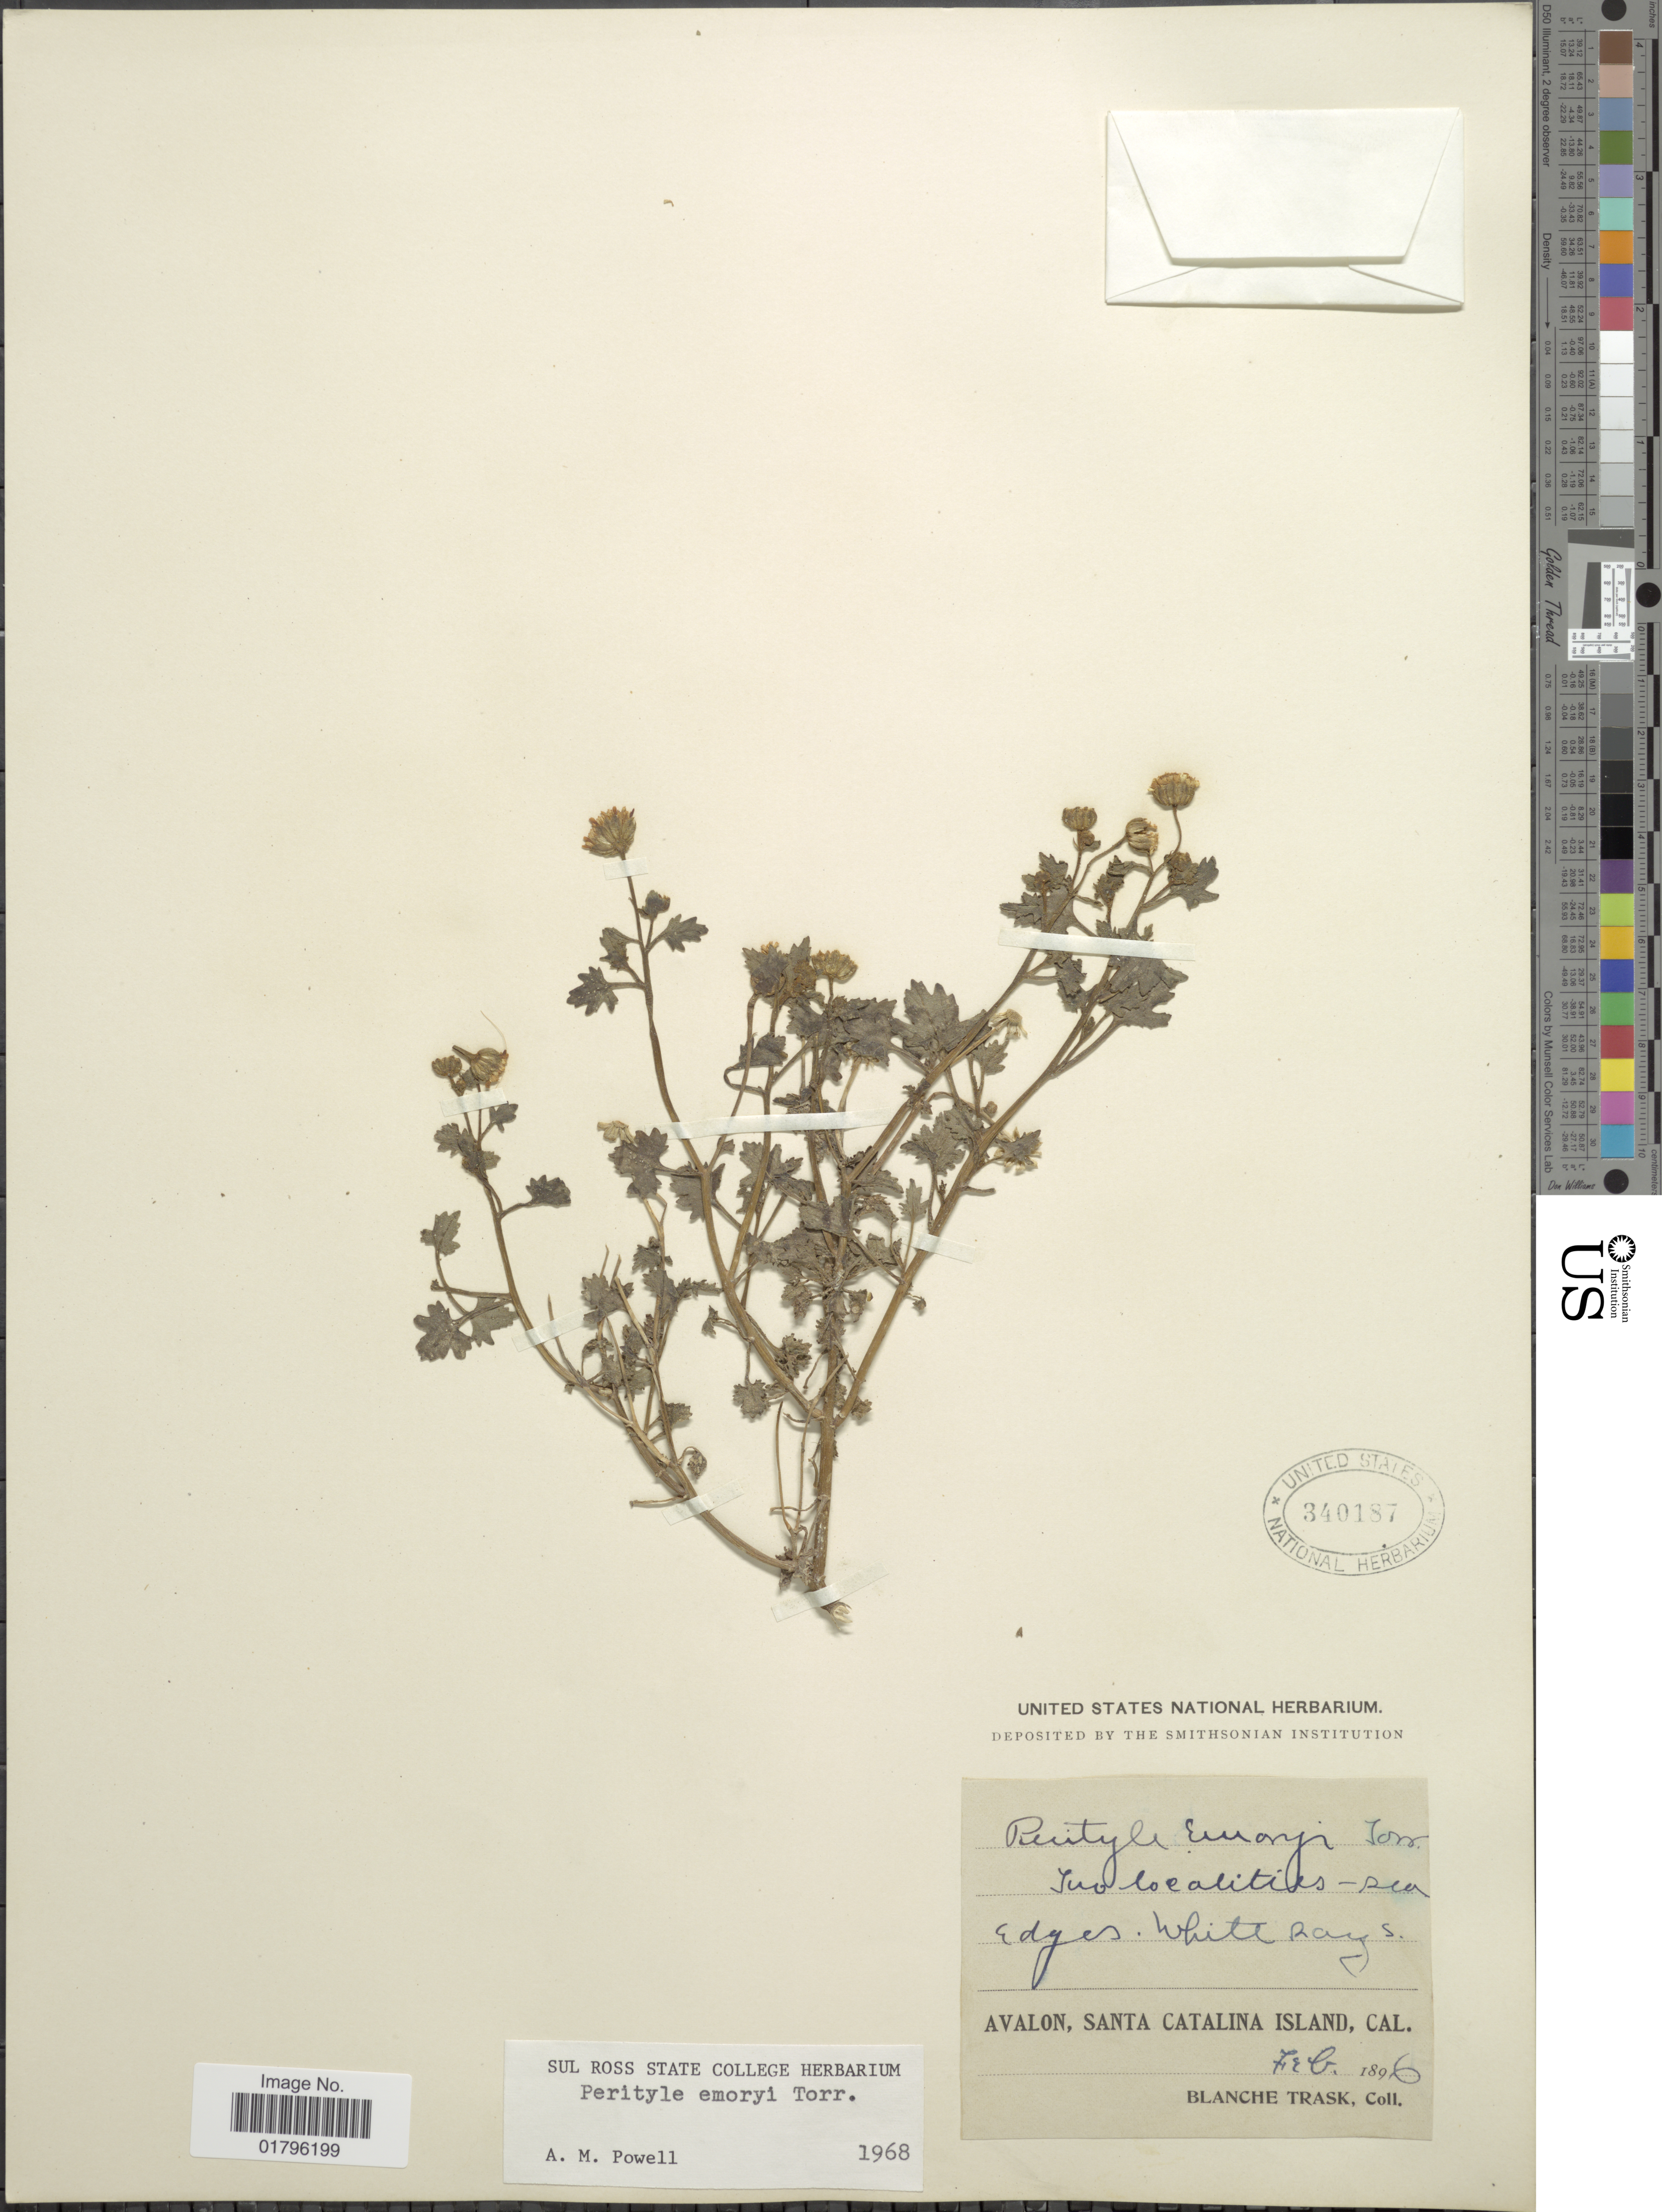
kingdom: Plantae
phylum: Tracheophyta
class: Magnoliopsida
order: Asterales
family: Asteraceae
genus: Perityle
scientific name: Perityle emoryi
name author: Torr.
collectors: B. Trask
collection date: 1896-02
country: United States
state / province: California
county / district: Los Angeles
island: Santa Catalina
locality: Avalon, Santa Catalina Island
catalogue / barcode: US 340187